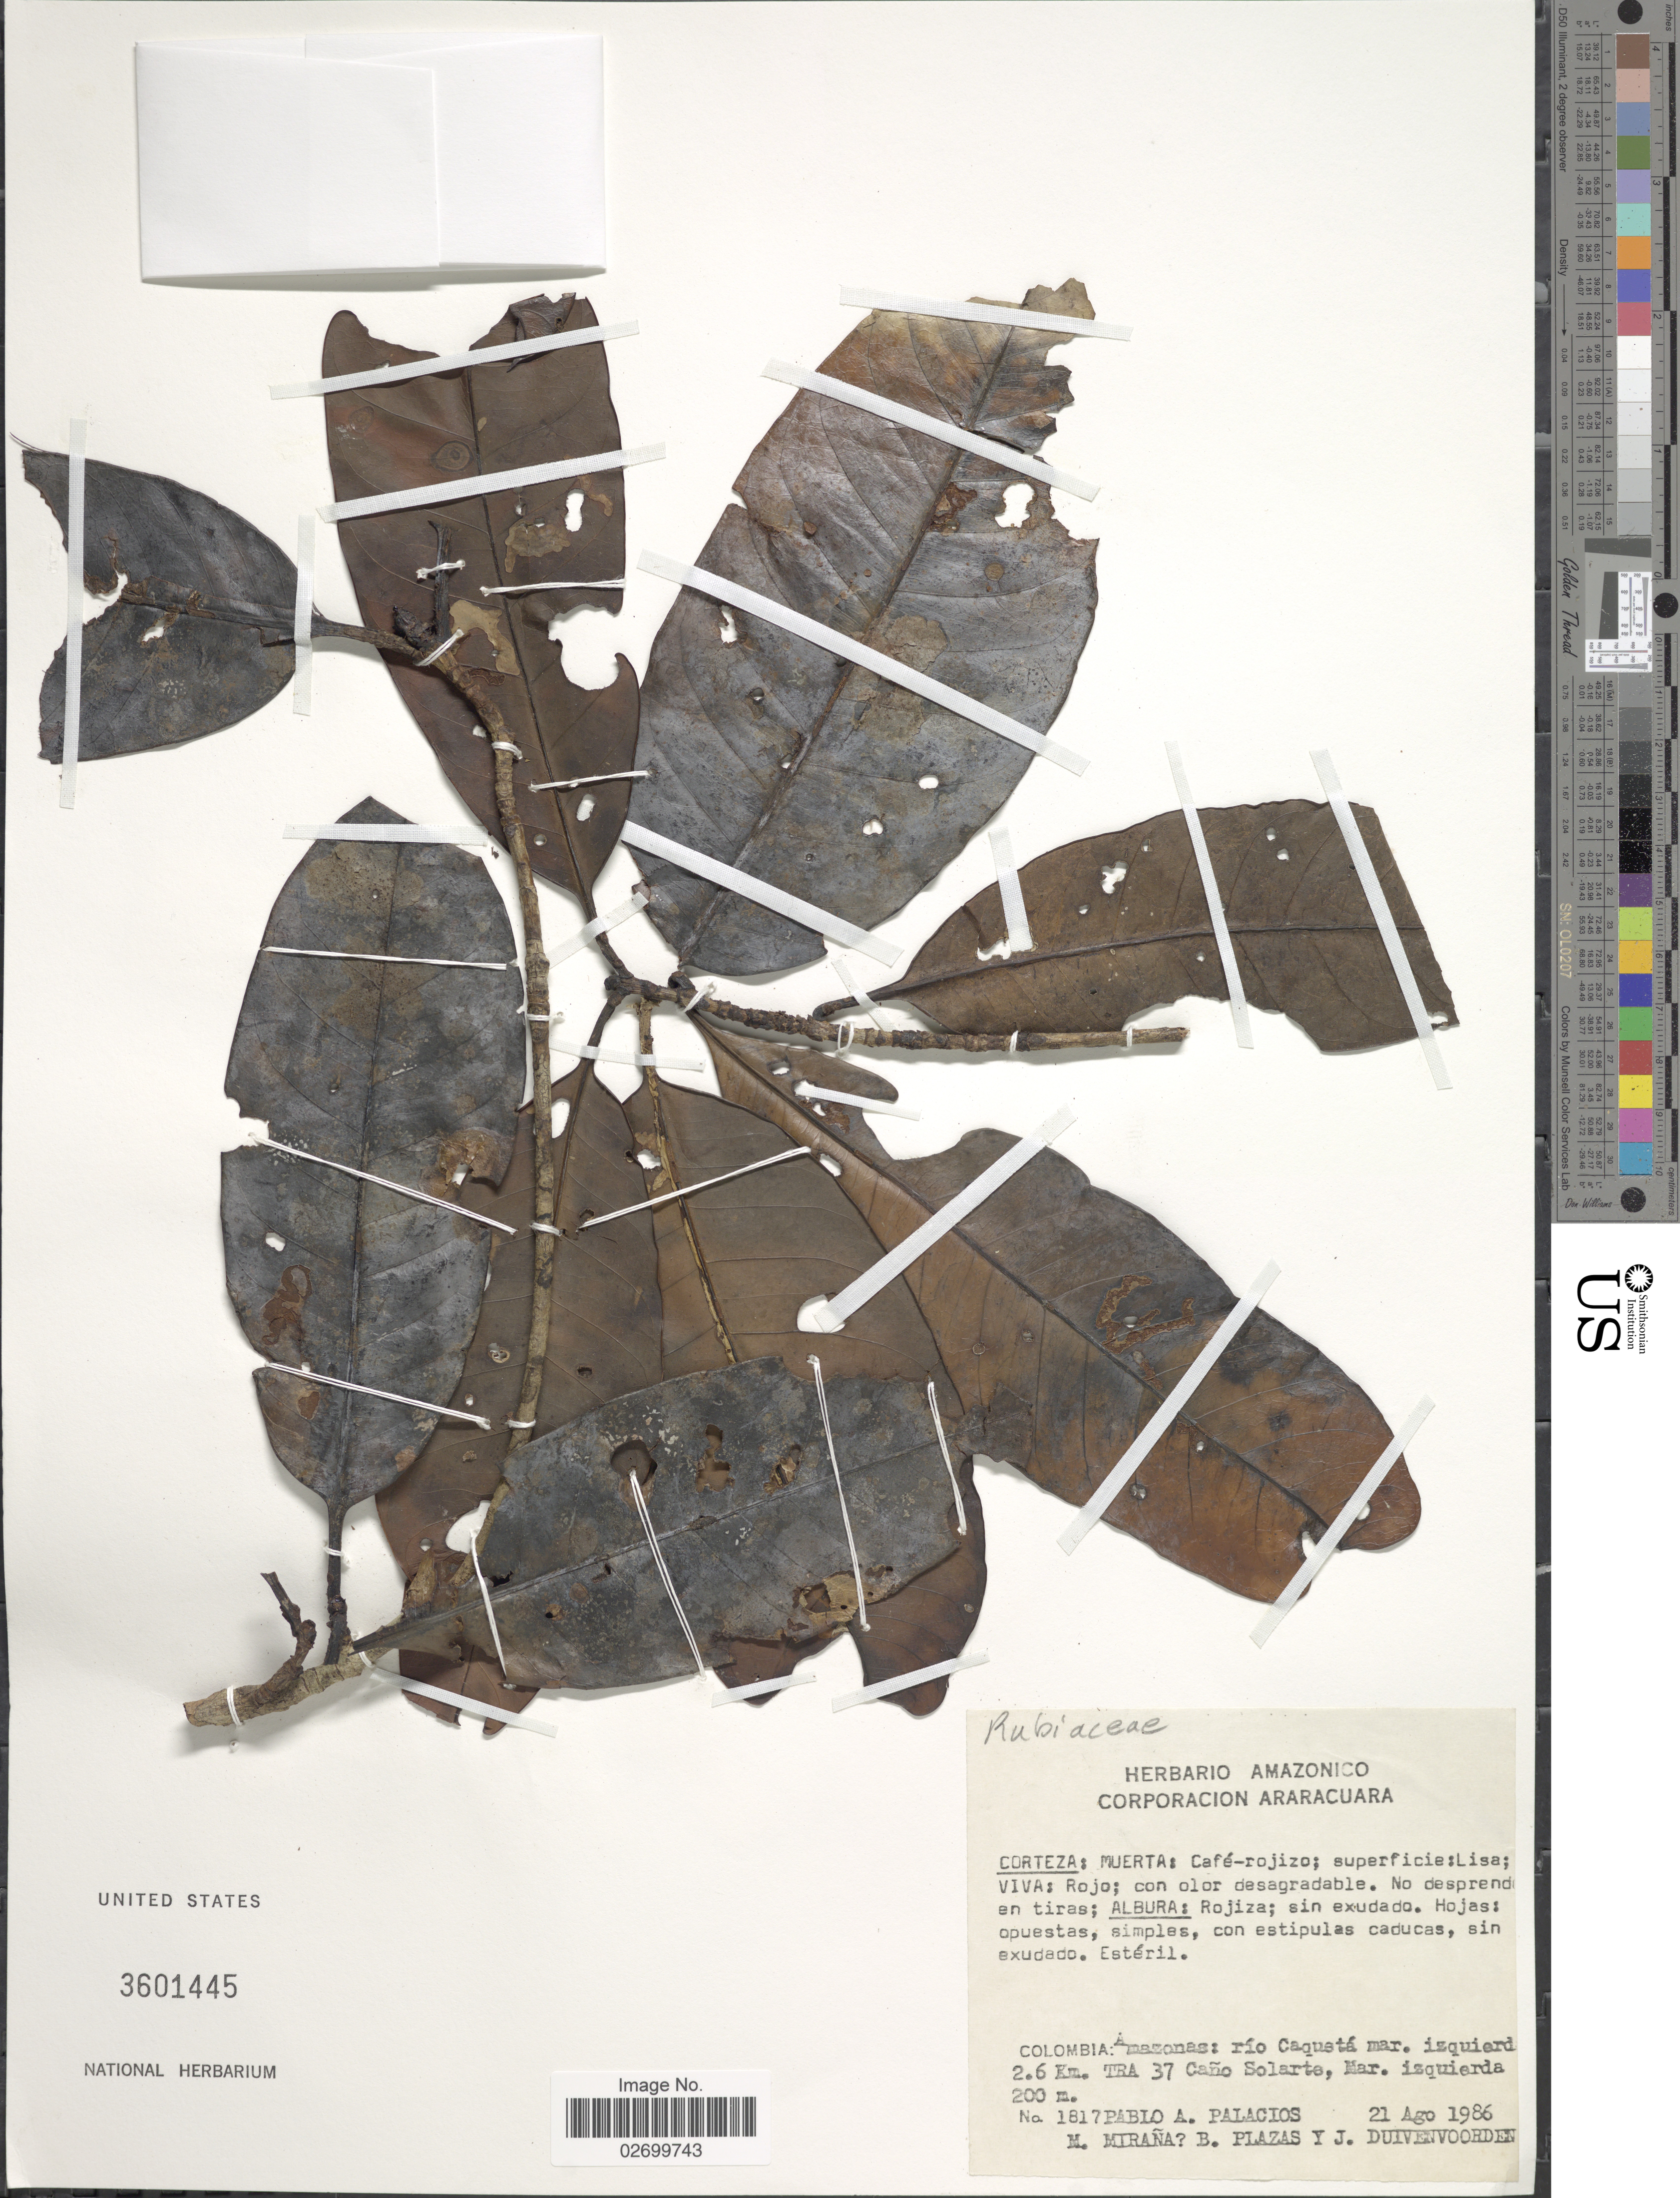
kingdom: Plantae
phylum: Tracheophyta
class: Magnoliopsida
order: Gentianales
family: Rubiaceae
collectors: P. Palacios, M. Miraña, B. Plazas & J. Duivenvoorden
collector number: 1817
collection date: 1986-08-21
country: Colombia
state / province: Amazônas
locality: Rio Caqueta mar. izquierd 2.6 Km. TRA 37 Caño Solarte, Mar. izquierda.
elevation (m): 200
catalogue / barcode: US 3601445